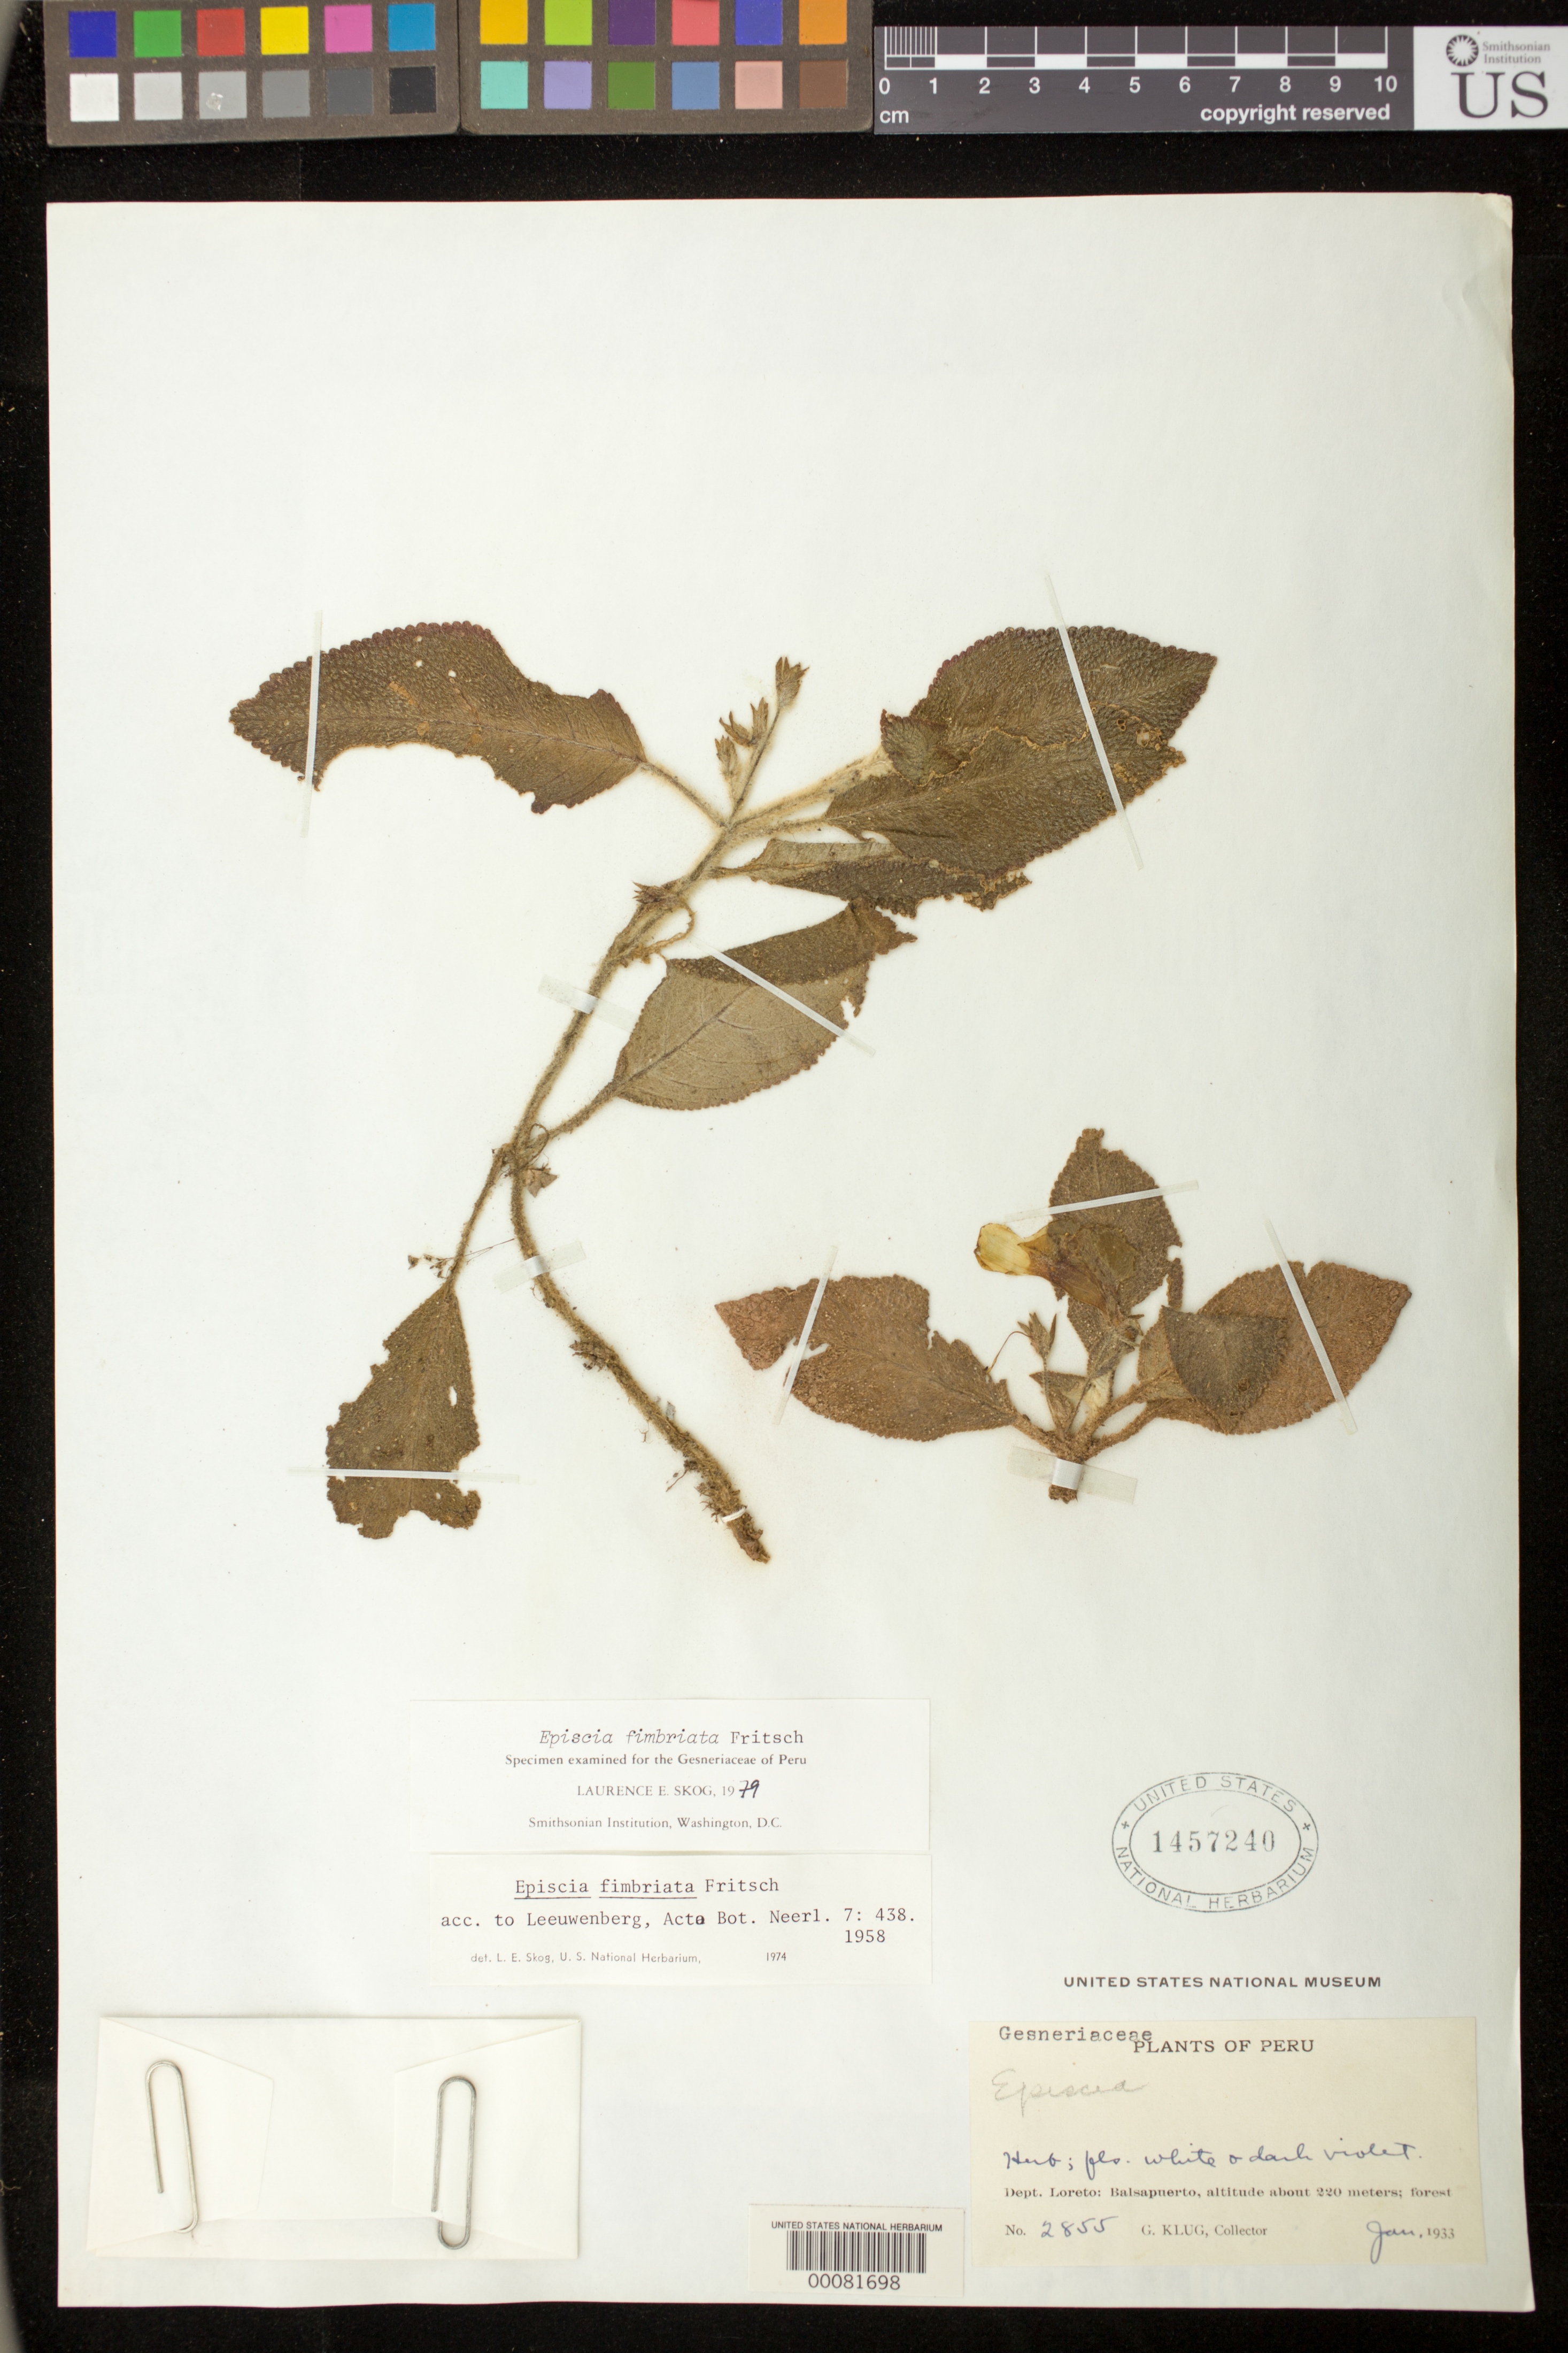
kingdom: Plantae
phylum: Tracheophyta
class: Magnoliopsida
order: Lamiales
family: Gesneriaceae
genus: Episcia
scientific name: Episcia fimbriata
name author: Fritsch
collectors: G. Klug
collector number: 2855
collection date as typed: Jan 1933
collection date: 1933-01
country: Peru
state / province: Loreto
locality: Balsapuerto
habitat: Forest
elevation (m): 220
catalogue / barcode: US 1457240